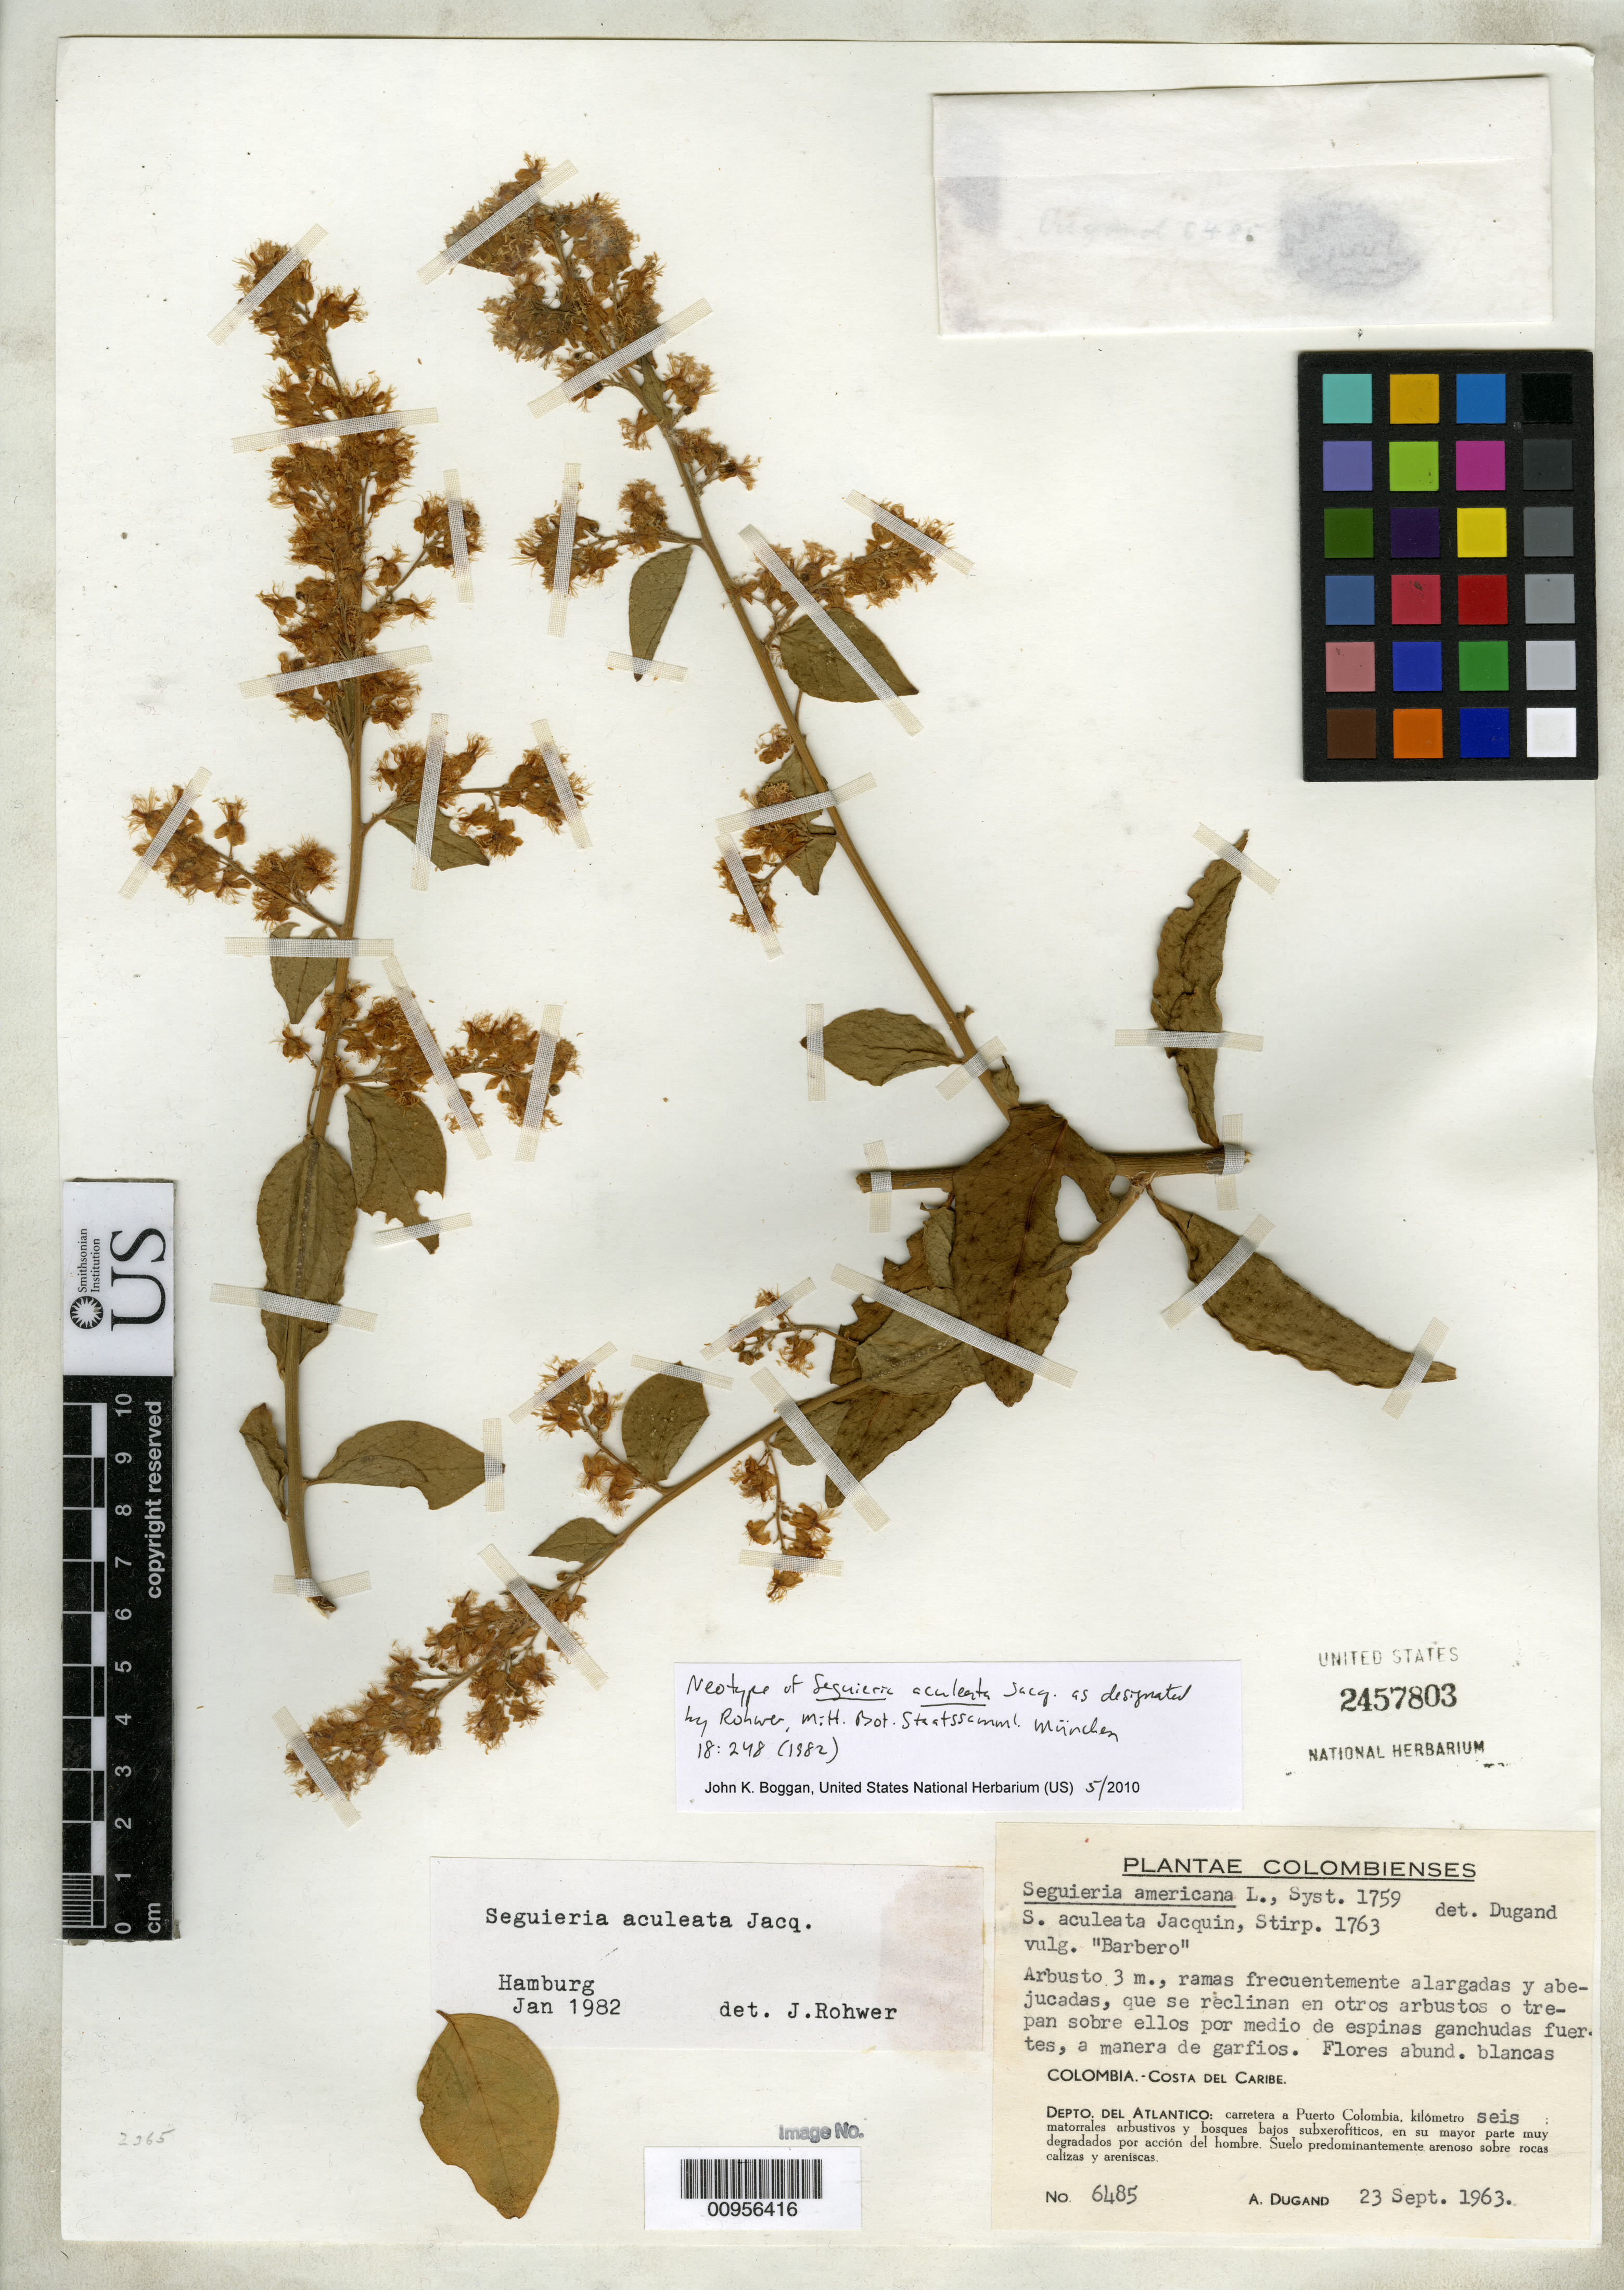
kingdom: Plantae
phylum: Tracheophyta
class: Magnoliopsida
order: Caryophyllales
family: Phytolaccaceae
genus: Seguieria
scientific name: Seguieria aculeata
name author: Jacq.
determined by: Rohwer, J. G.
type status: Neotype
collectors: A. Dugand G.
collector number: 6485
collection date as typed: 23 Sep 1963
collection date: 1963-09-23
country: Colombia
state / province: Atlántico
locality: Costa del Cariba, Depto. del Atlantico: carretera a puerto Colombia, kilómetro seis.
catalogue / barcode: US 2457803